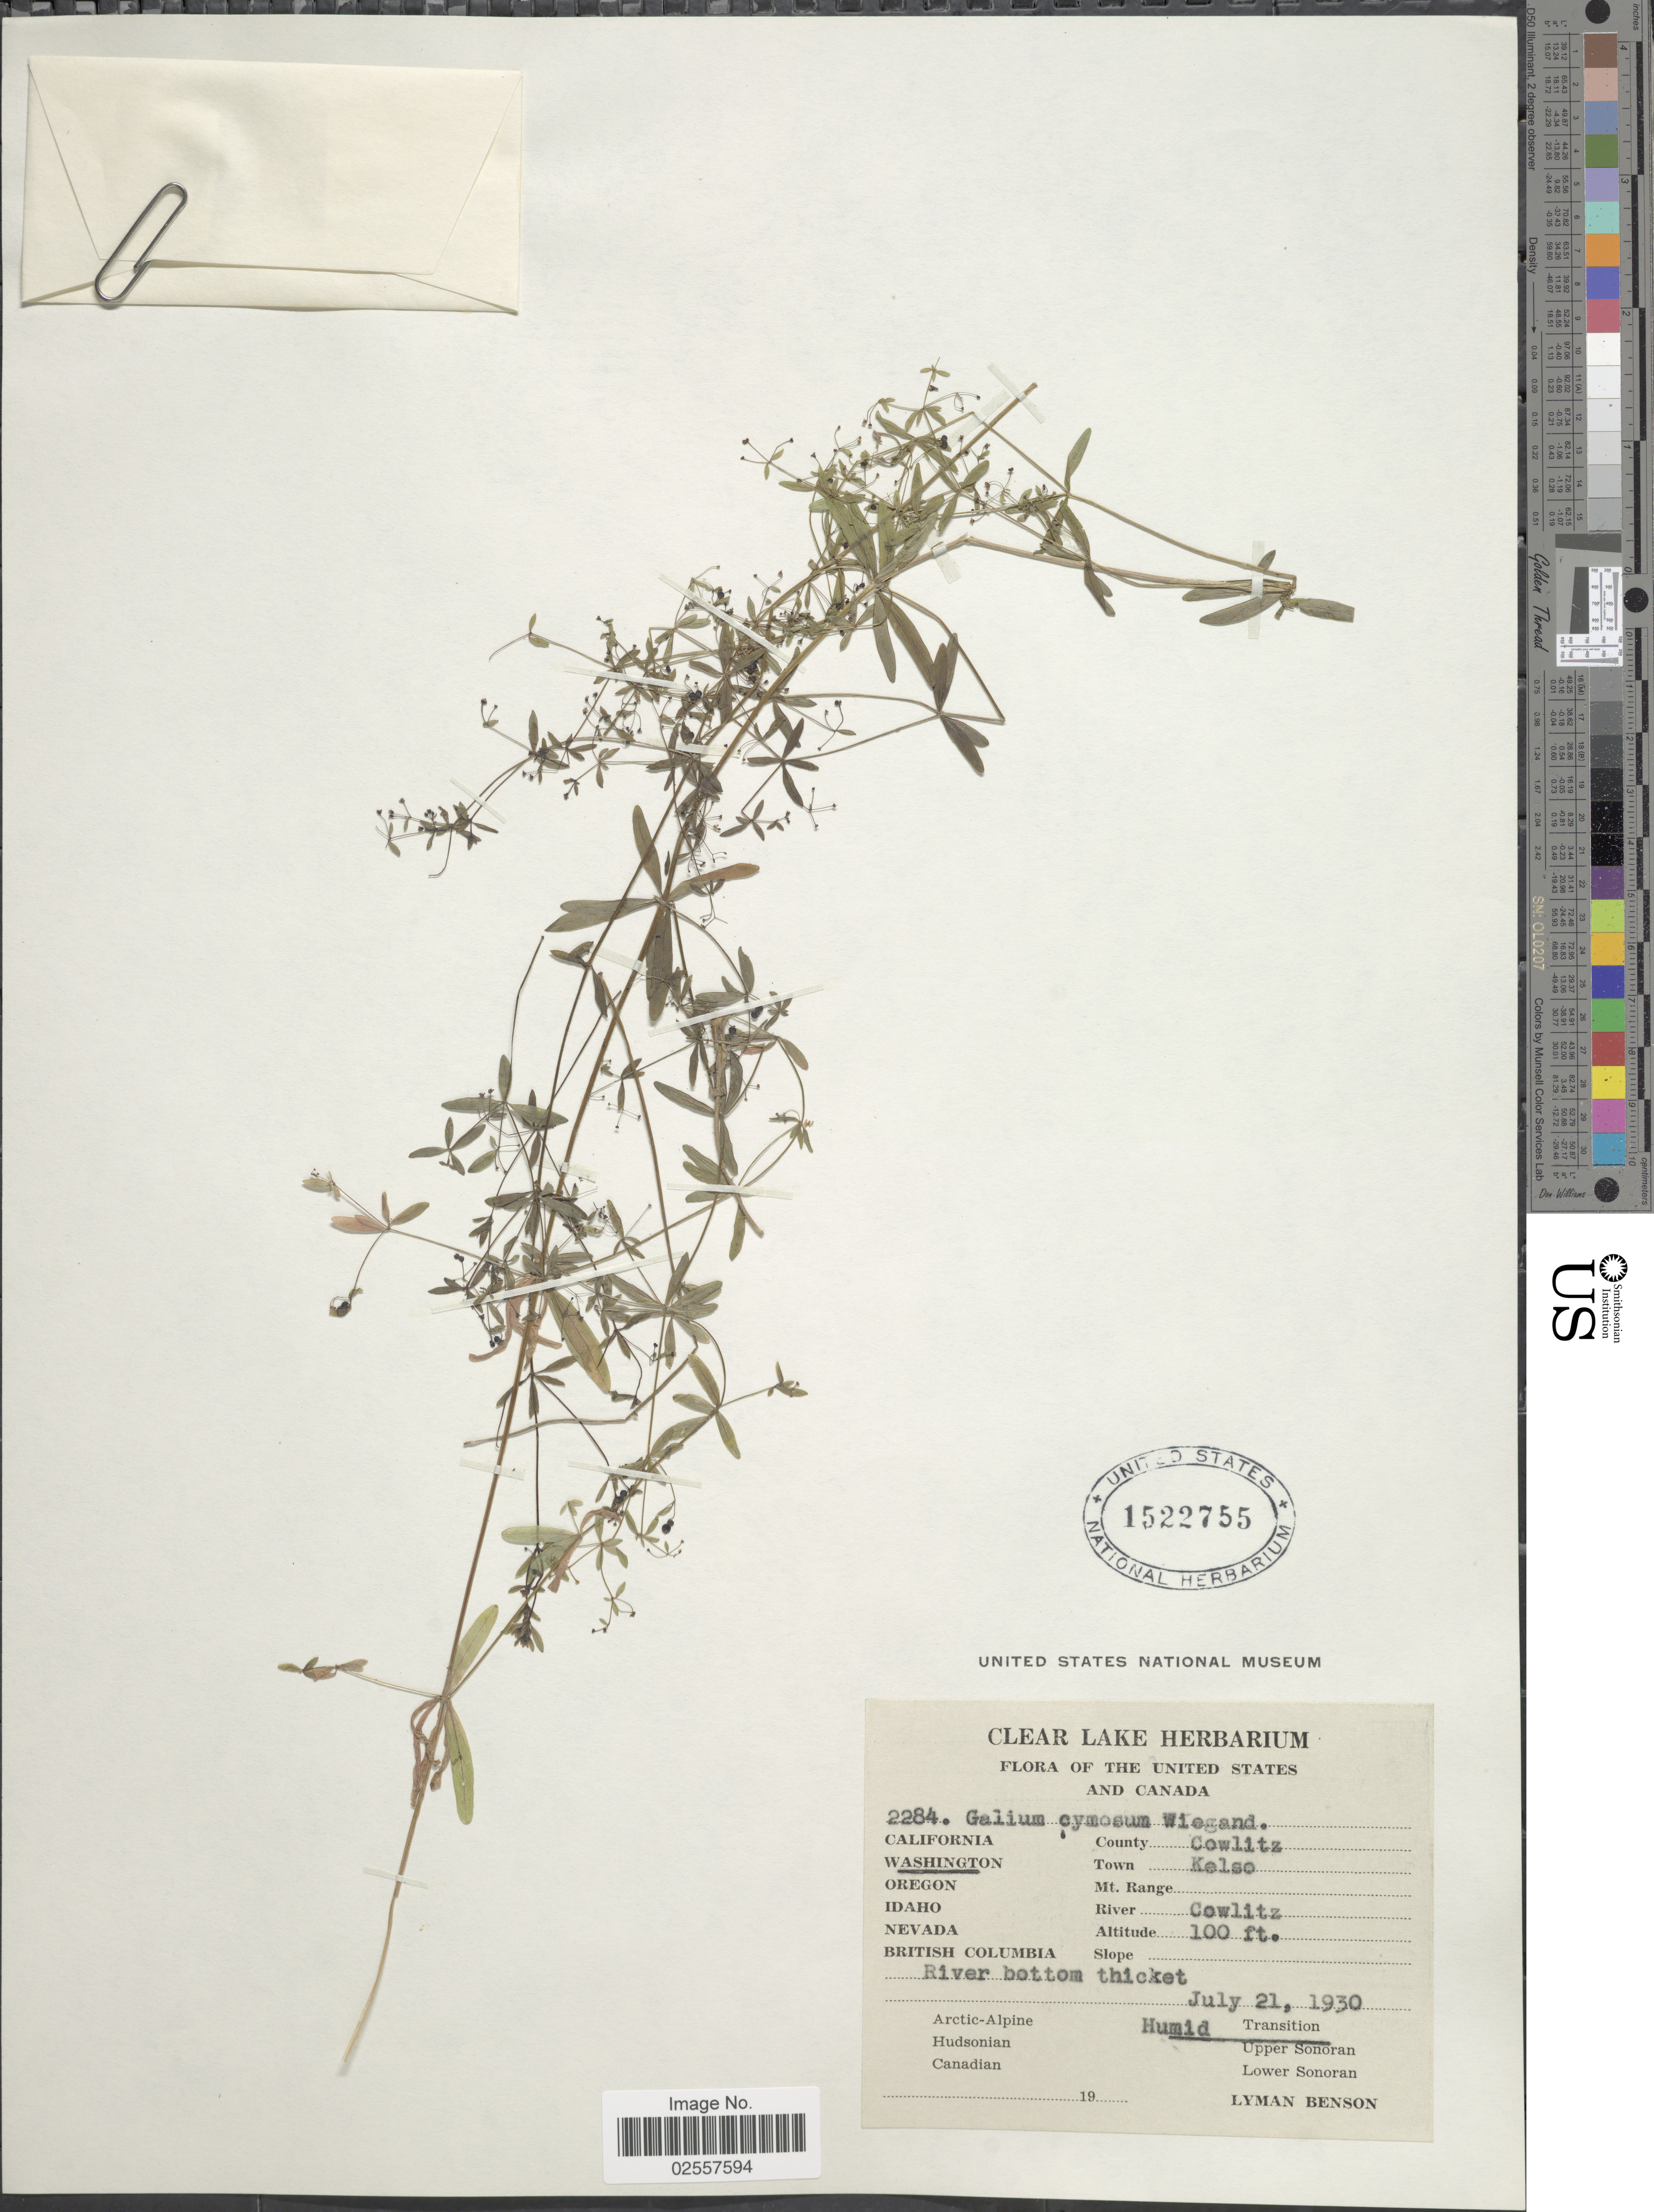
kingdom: Plantae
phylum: Tracheophyta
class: Magnoliopsida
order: Gentianales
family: Rubiaceae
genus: Galium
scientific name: Galium cymosum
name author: Wiegand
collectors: L. D. Benson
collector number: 2284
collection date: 1930-07-21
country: United States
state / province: Washington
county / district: Cowlitz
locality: The United States and Canada, County Cowlitz, Town Kelso, River Cowlitz, River bottom thicket, Humid Transition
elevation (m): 30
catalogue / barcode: US 1522755